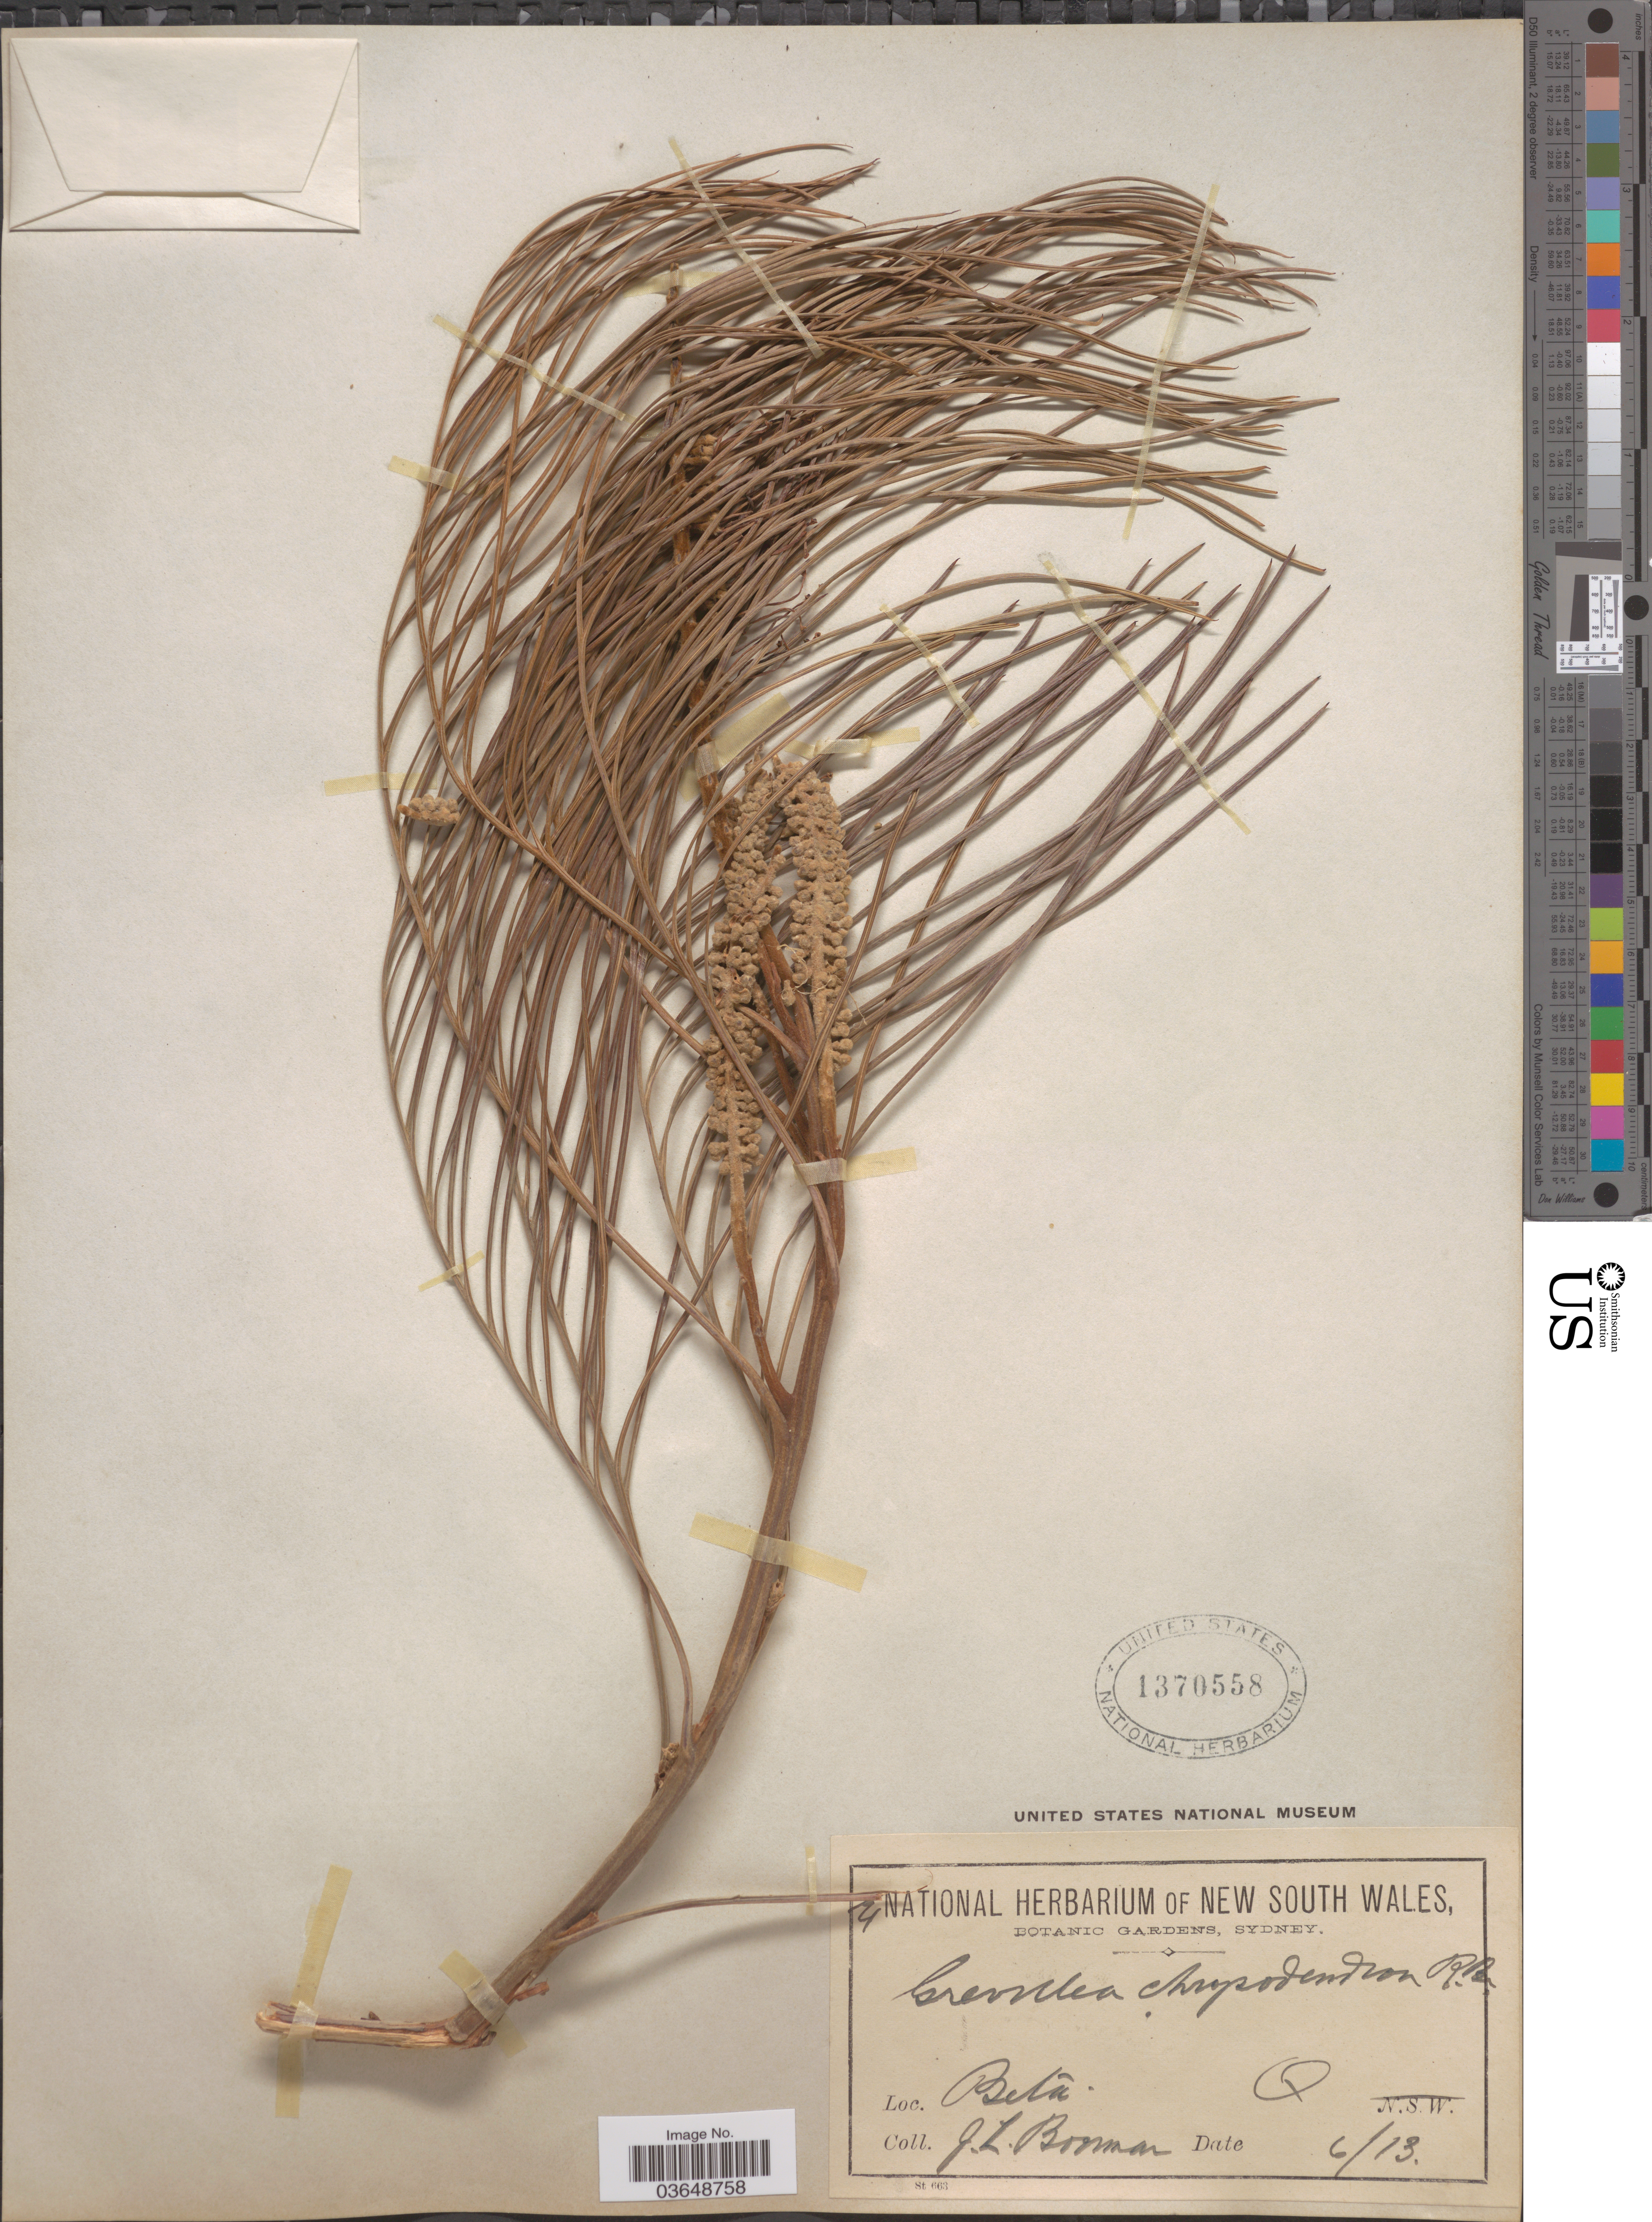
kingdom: Plantae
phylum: Tracheophyta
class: Magnoliopsida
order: Proteales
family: Proteaceae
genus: Grevillea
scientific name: Grevillea chrysodendrum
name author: R. Br.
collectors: J. Boorman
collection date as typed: Transcribed d/m/y: /6/13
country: Australia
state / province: Queensland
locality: Beta.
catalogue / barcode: US 1370558